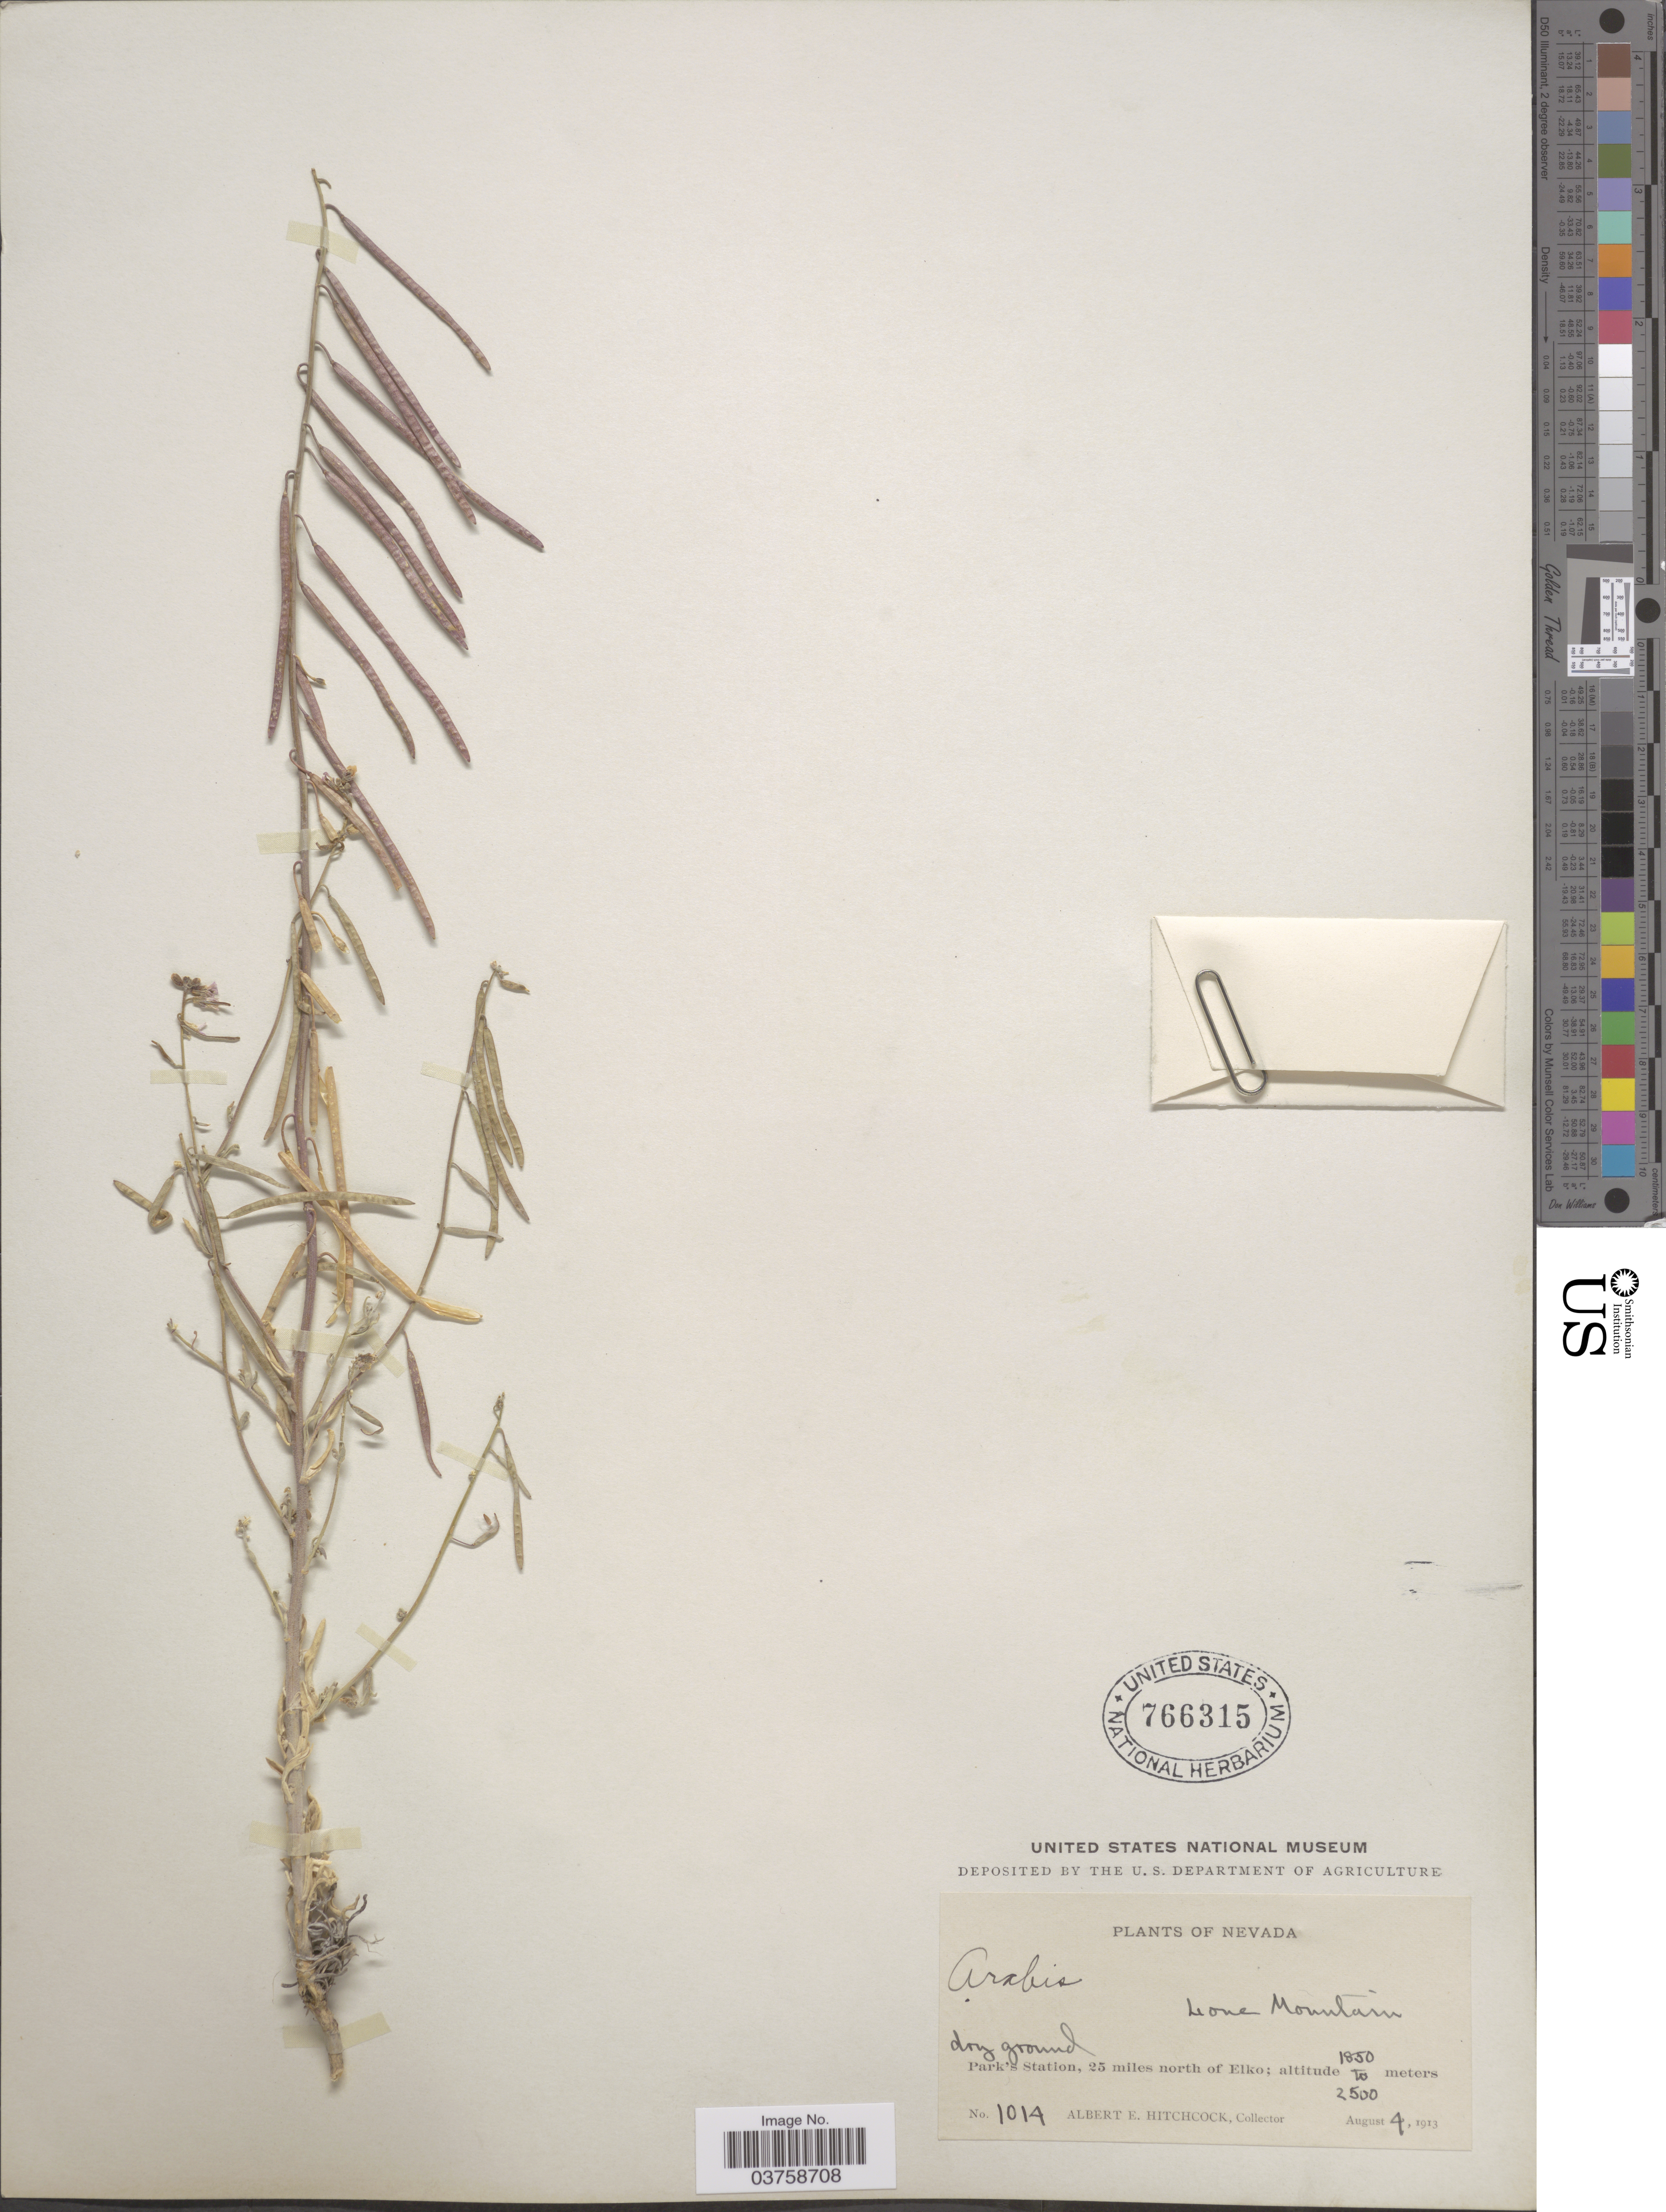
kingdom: Plantae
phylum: Tracheophyta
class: Magnoliopsida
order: Brassicales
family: Brassicaceae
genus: Arabis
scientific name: Arabis puberula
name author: Nutt.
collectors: A. Hitchcock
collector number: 1014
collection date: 1913-08-04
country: United States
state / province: Nevada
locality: Lone Mountain. Park's Station, 25 miles north of Elko.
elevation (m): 1850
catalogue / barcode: US 766315